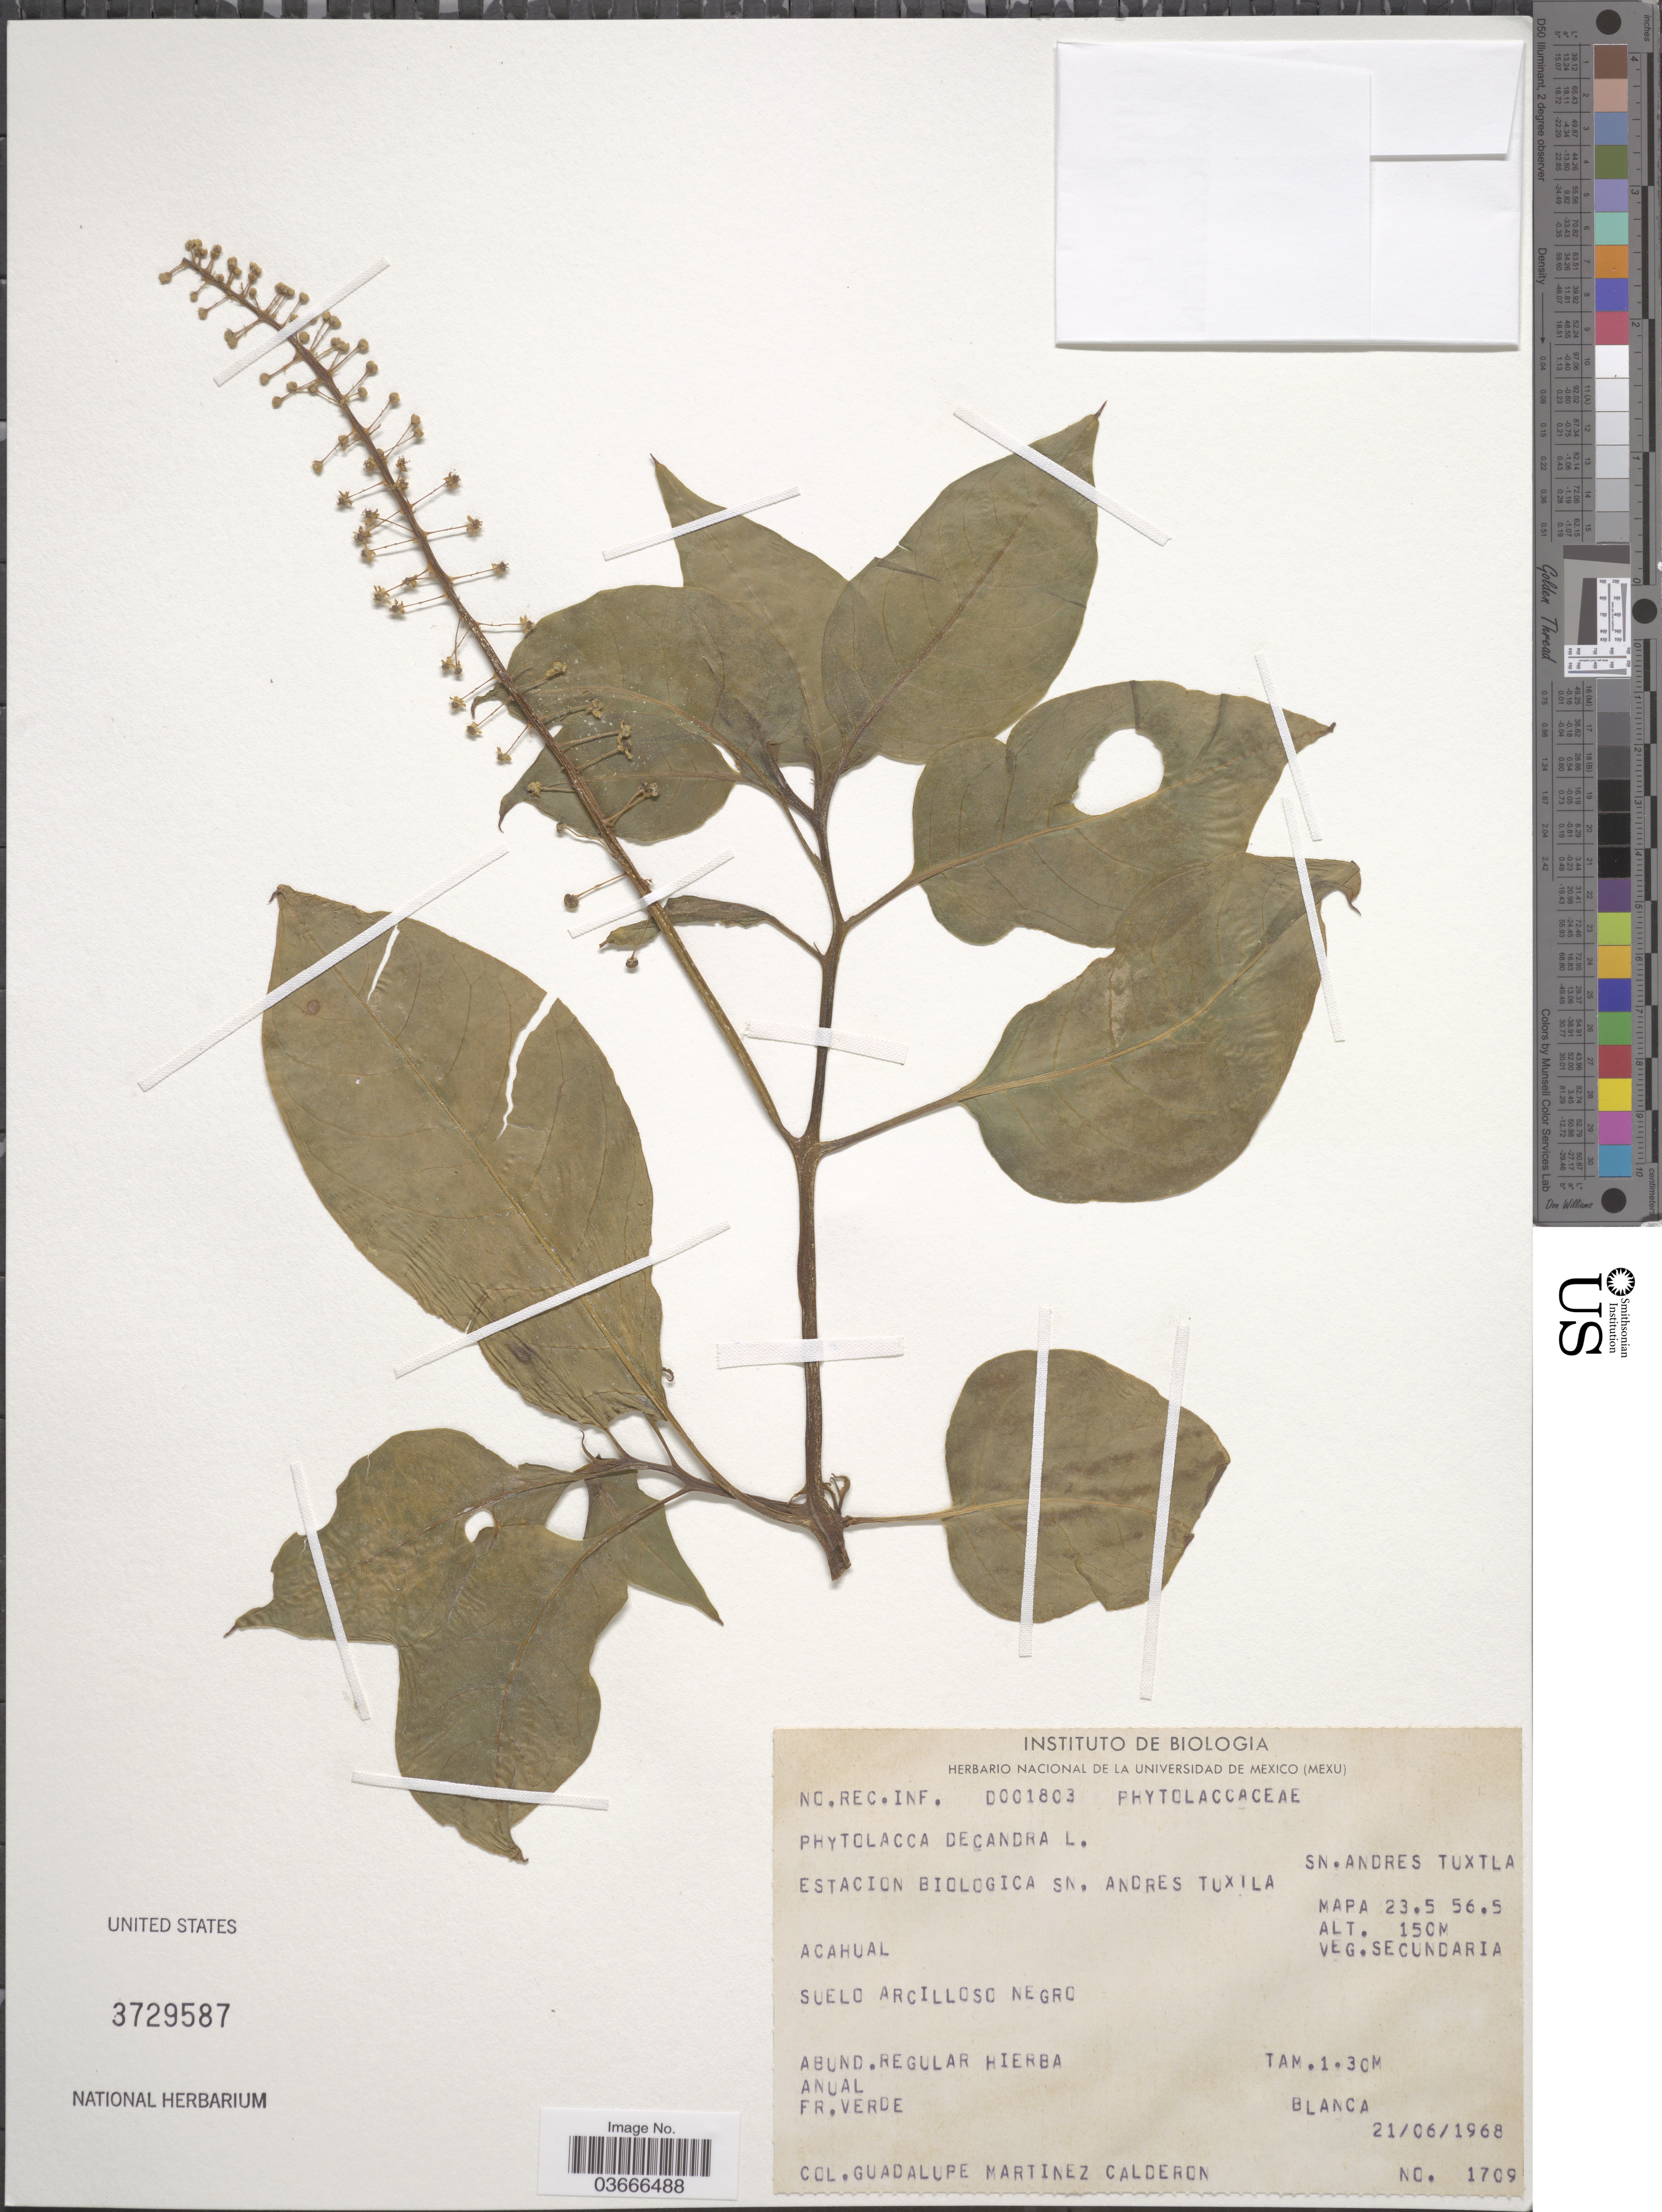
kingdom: Plantae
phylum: Tracheophyta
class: Magnoliopsida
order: Caryophyllales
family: Phytolaccaceae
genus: Phytolacca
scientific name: Phytolacca decandra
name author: L.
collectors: G. Martinez-C.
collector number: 1709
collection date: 1968-06-21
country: Mexico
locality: Estacion Biologica Sn. Andres Tuxtla. Mapa 23.5 56.5.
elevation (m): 150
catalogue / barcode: US 3729587